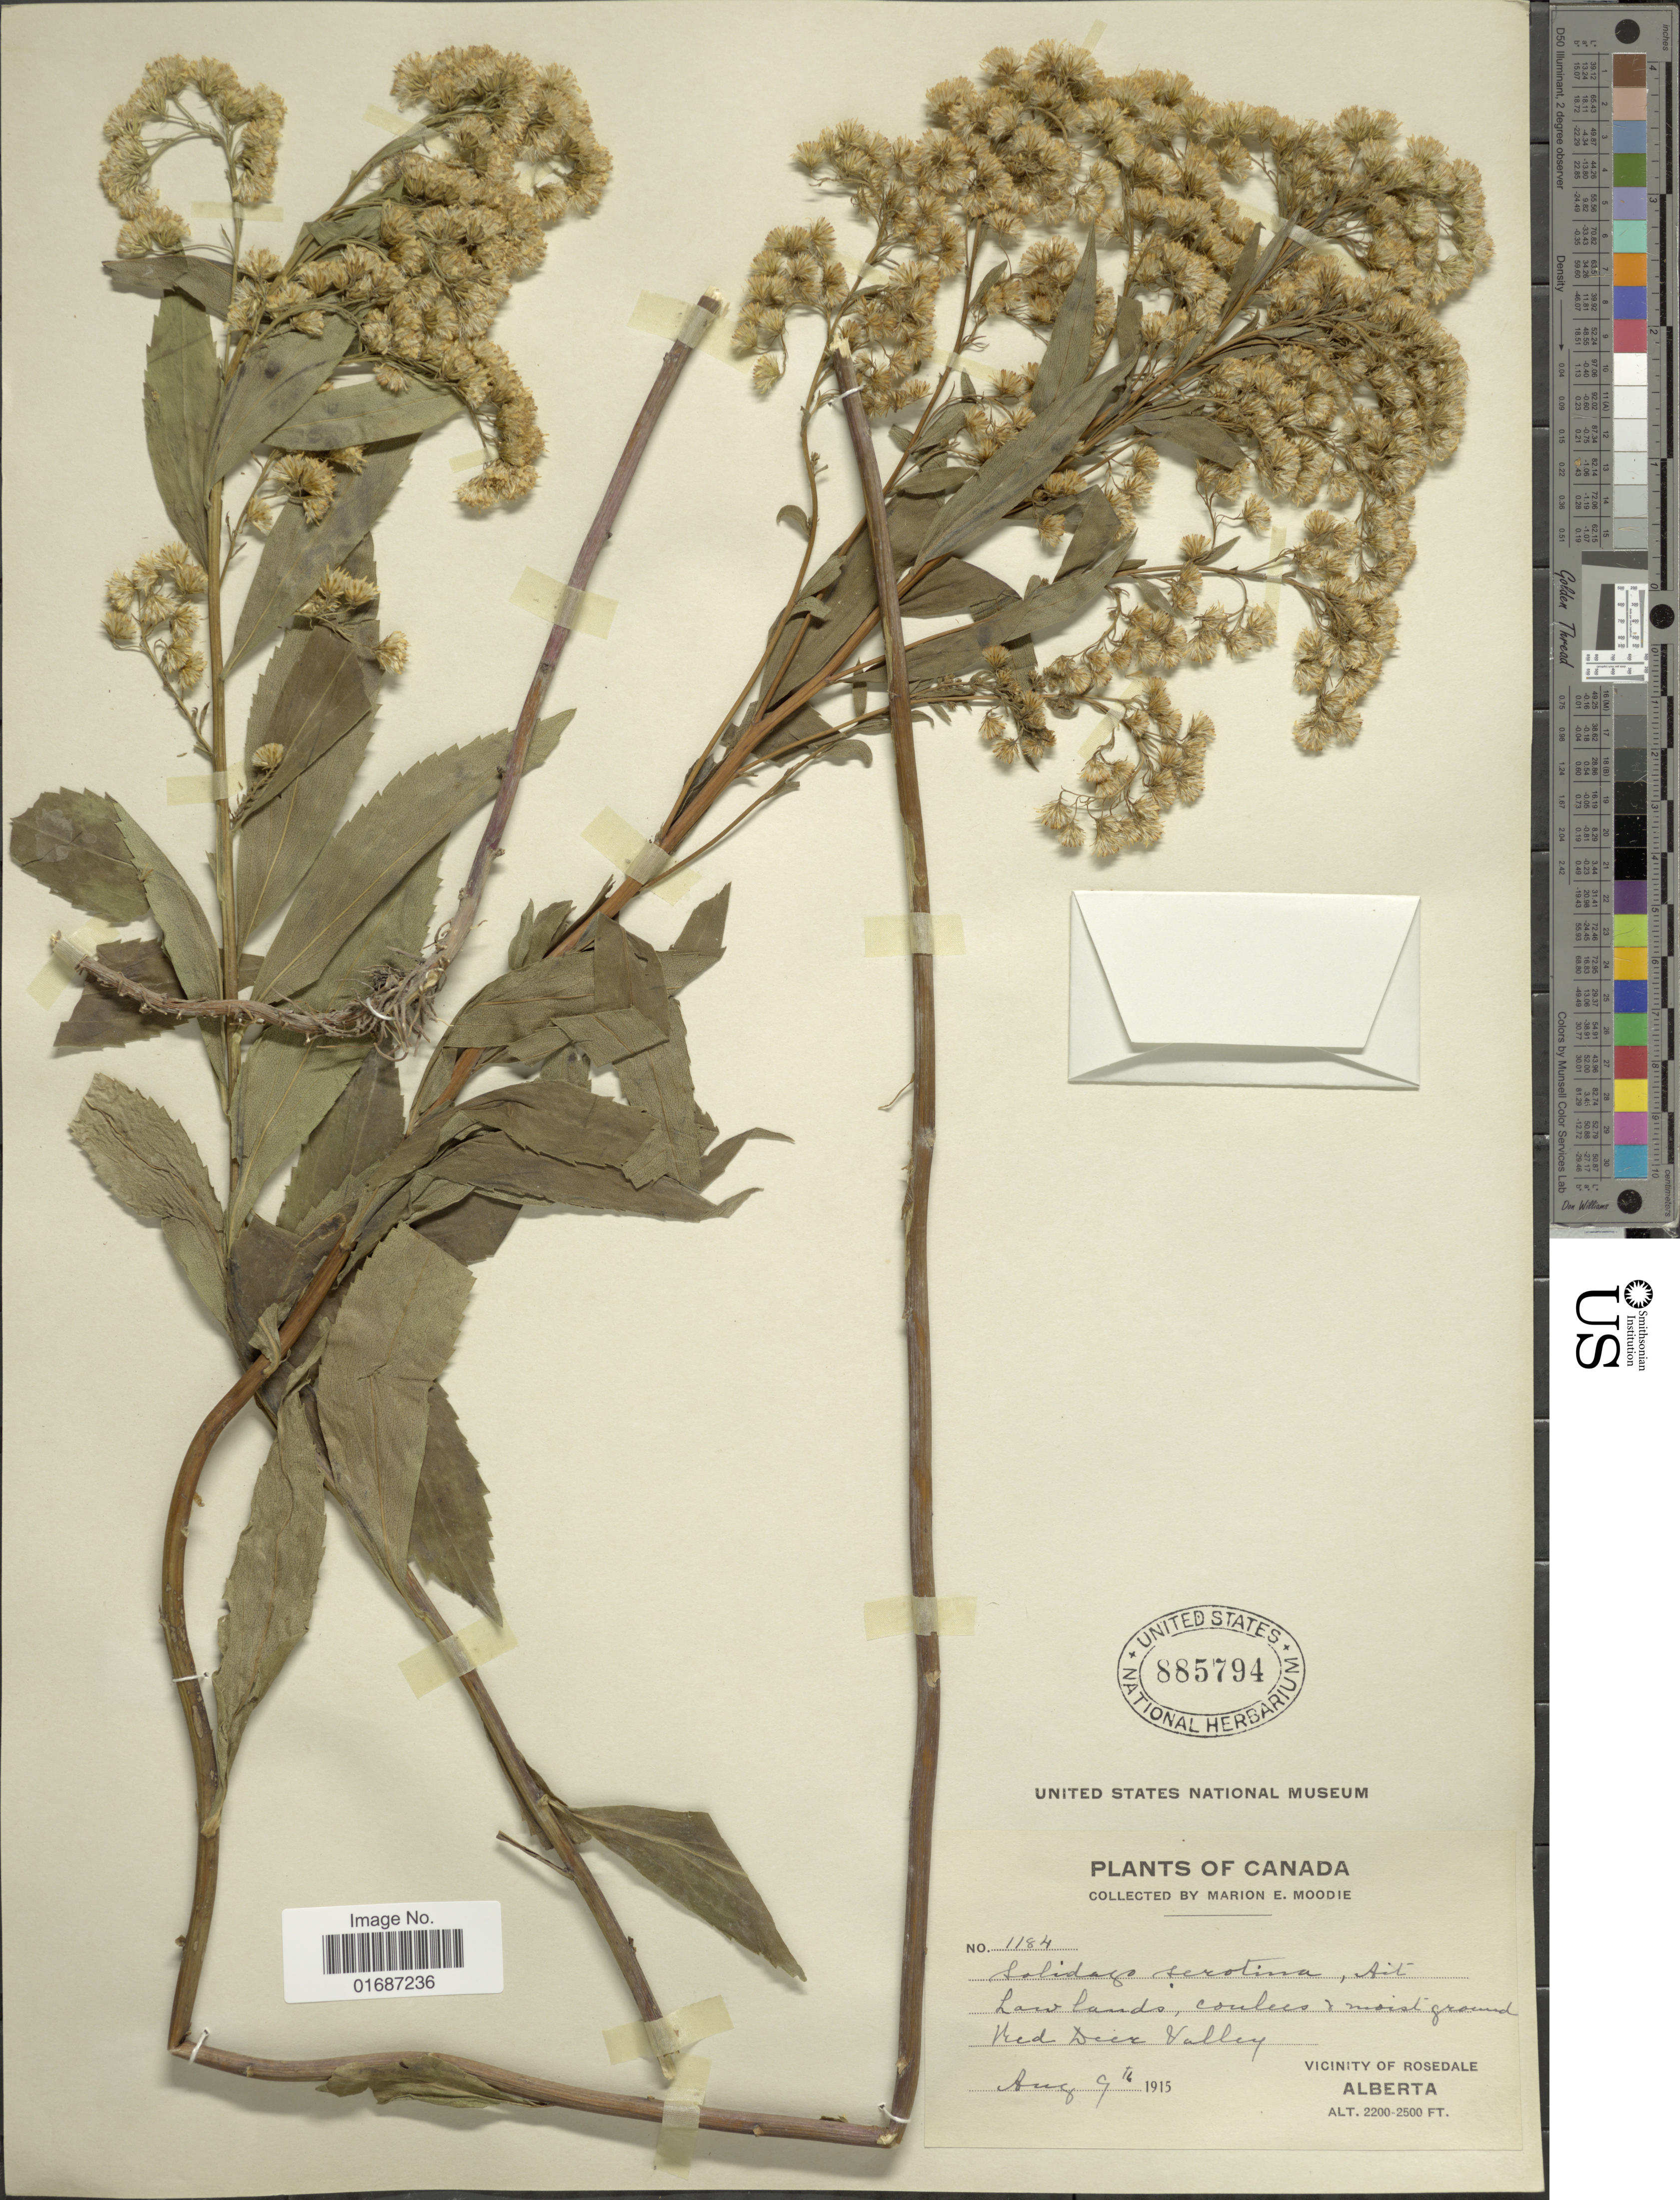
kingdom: Plantae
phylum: Tracheophyta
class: Magnoliopsida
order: Asterales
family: Asteraceae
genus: Solidago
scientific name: Solidago gigantea var. leiophylla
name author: Fernald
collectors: M. E. Moodie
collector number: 1184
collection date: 1915-08-09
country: Canada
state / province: Alberta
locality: Low lands, coulees & moist ground, Red Deer Valley, Vicinity of Rosedale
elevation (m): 671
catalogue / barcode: US 885794